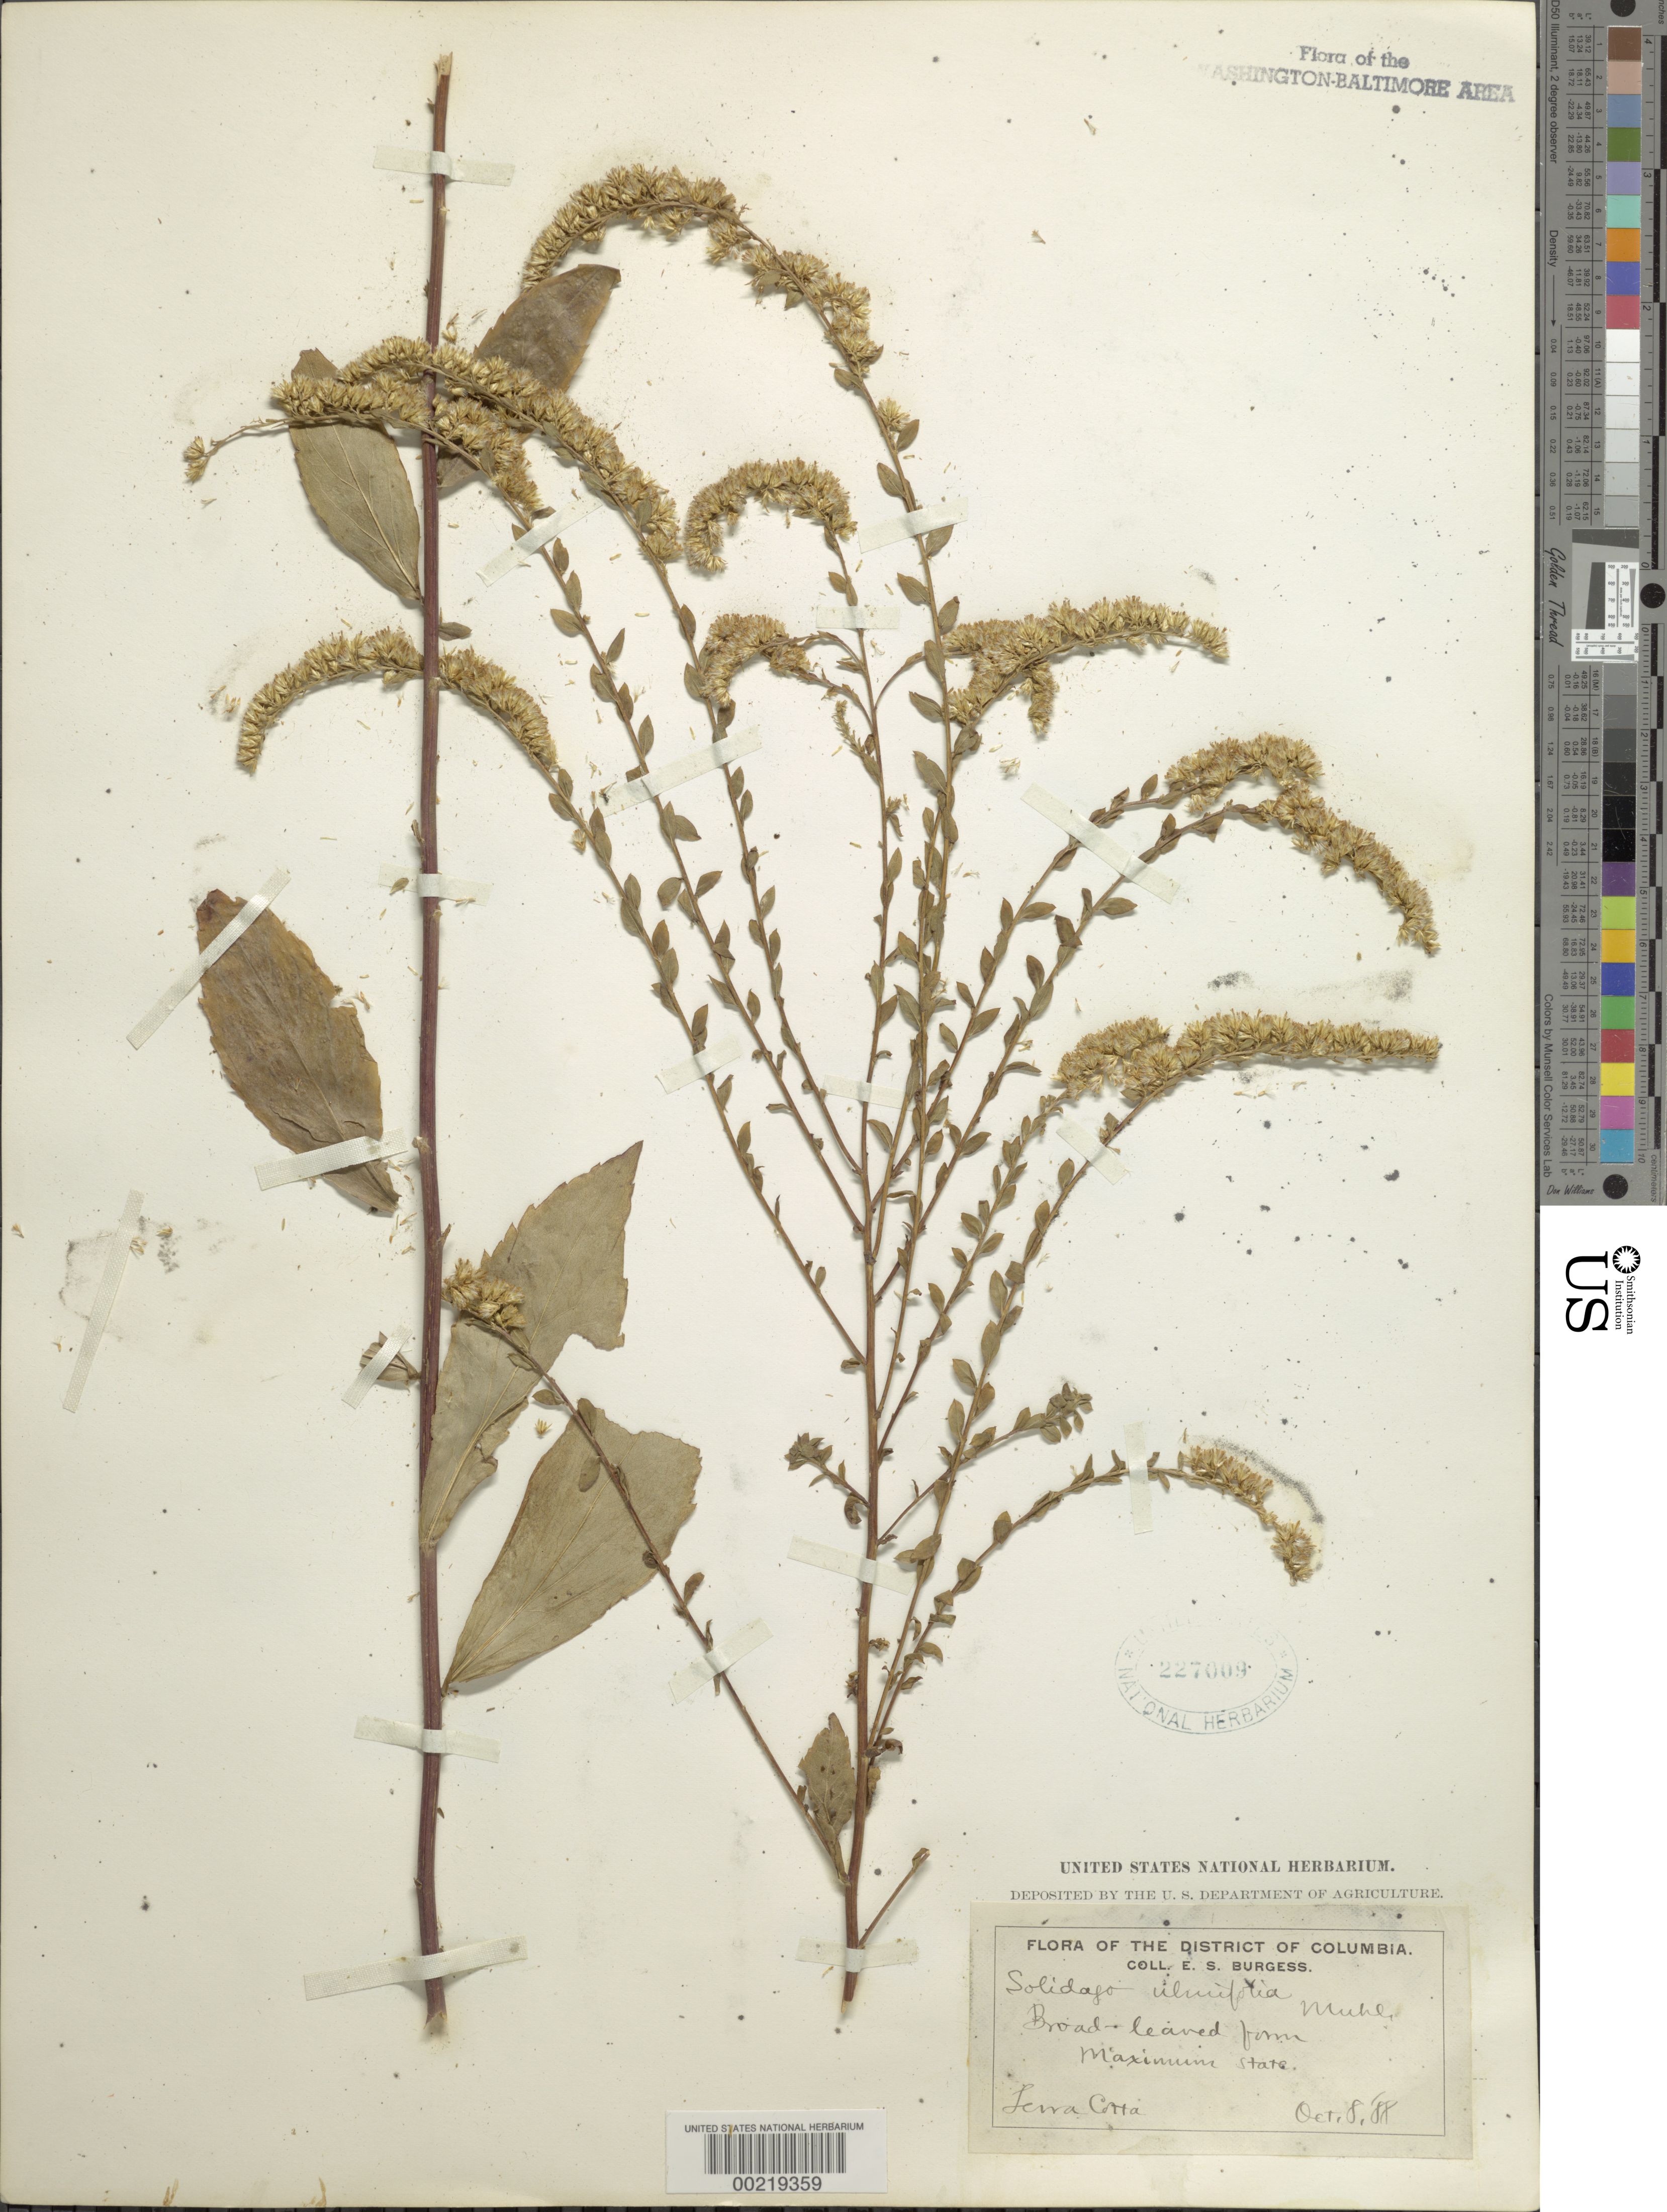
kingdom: Plantae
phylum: Tracheophyta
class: Magnoliopsida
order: Asterales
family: Asteraceae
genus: Solidago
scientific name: Solidago ulmifolia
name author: Muhl. ex Willd.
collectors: E. Burgess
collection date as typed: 08 Oct 1888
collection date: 1888-10-08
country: United States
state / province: District of Columbia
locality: Terra Cotta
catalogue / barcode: US 227009